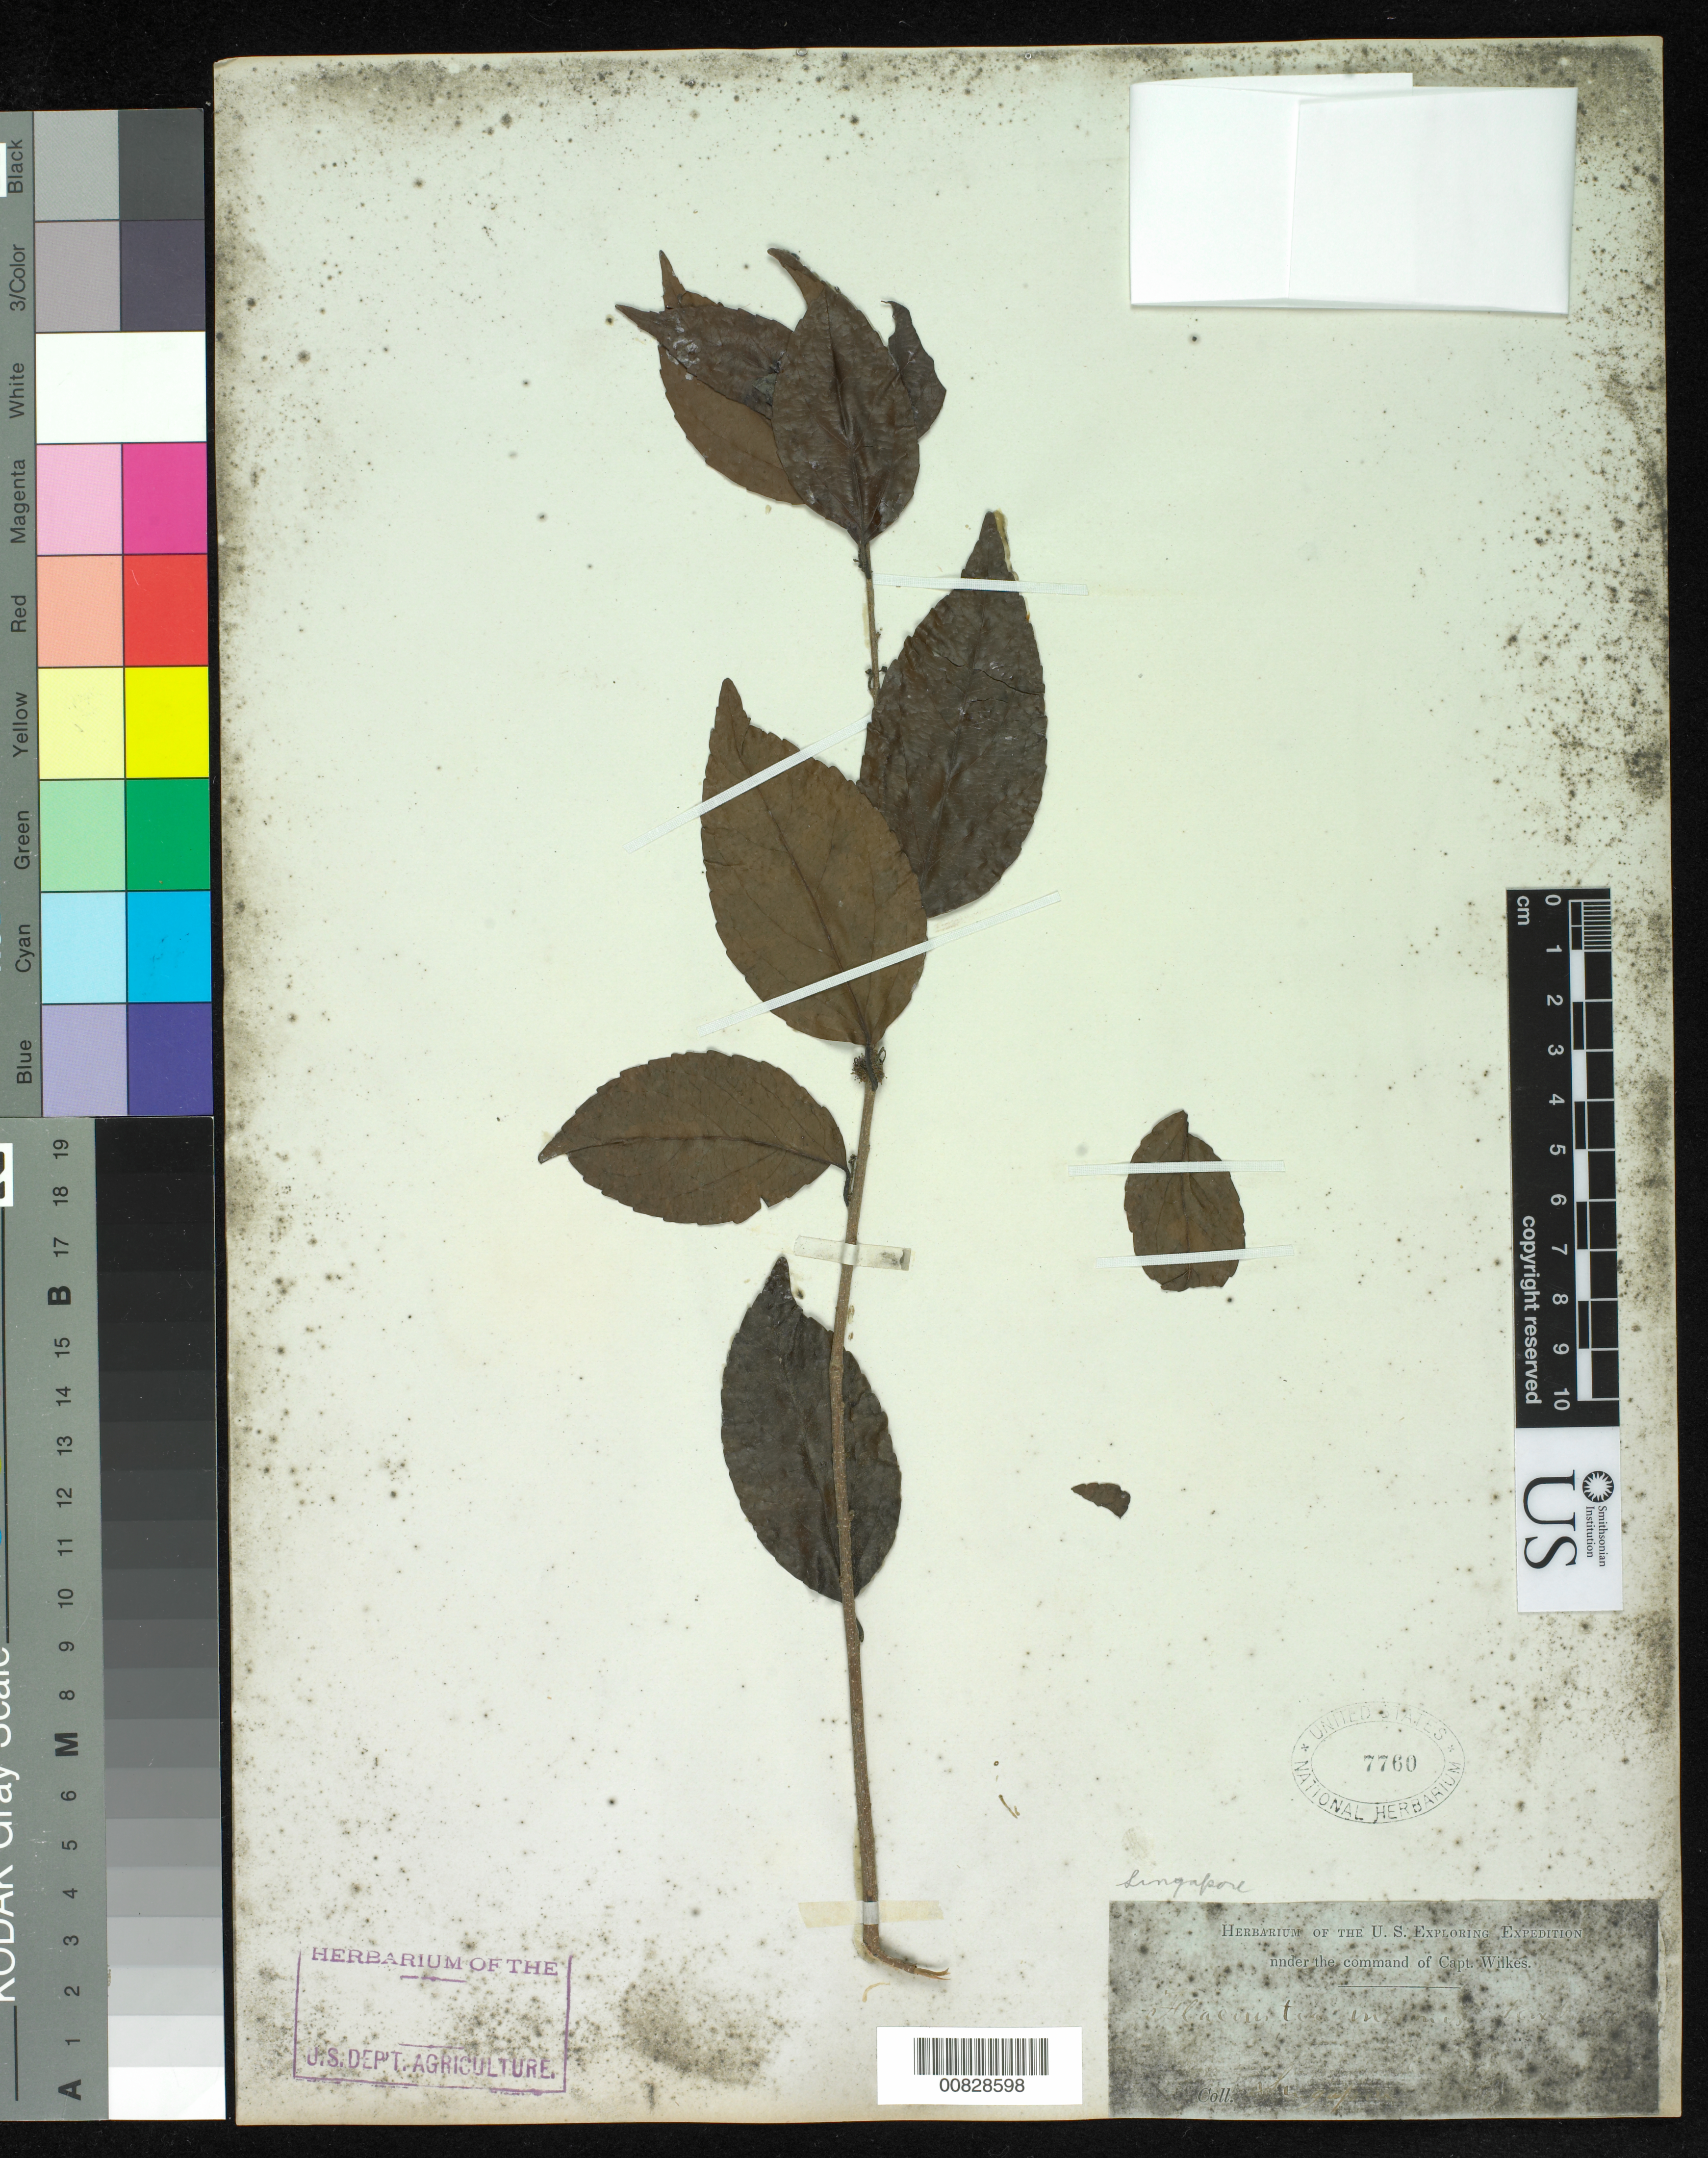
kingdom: Plantae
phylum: Tracheophyta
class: Magnoliopsida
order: Malpighiales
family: Salicaceae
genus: Flacourtia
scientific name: Flacourtia inermis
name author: Roxb.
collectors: Wilkes Explor. Exped.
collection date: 1838/1842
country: Singapore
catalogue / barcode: US 7760